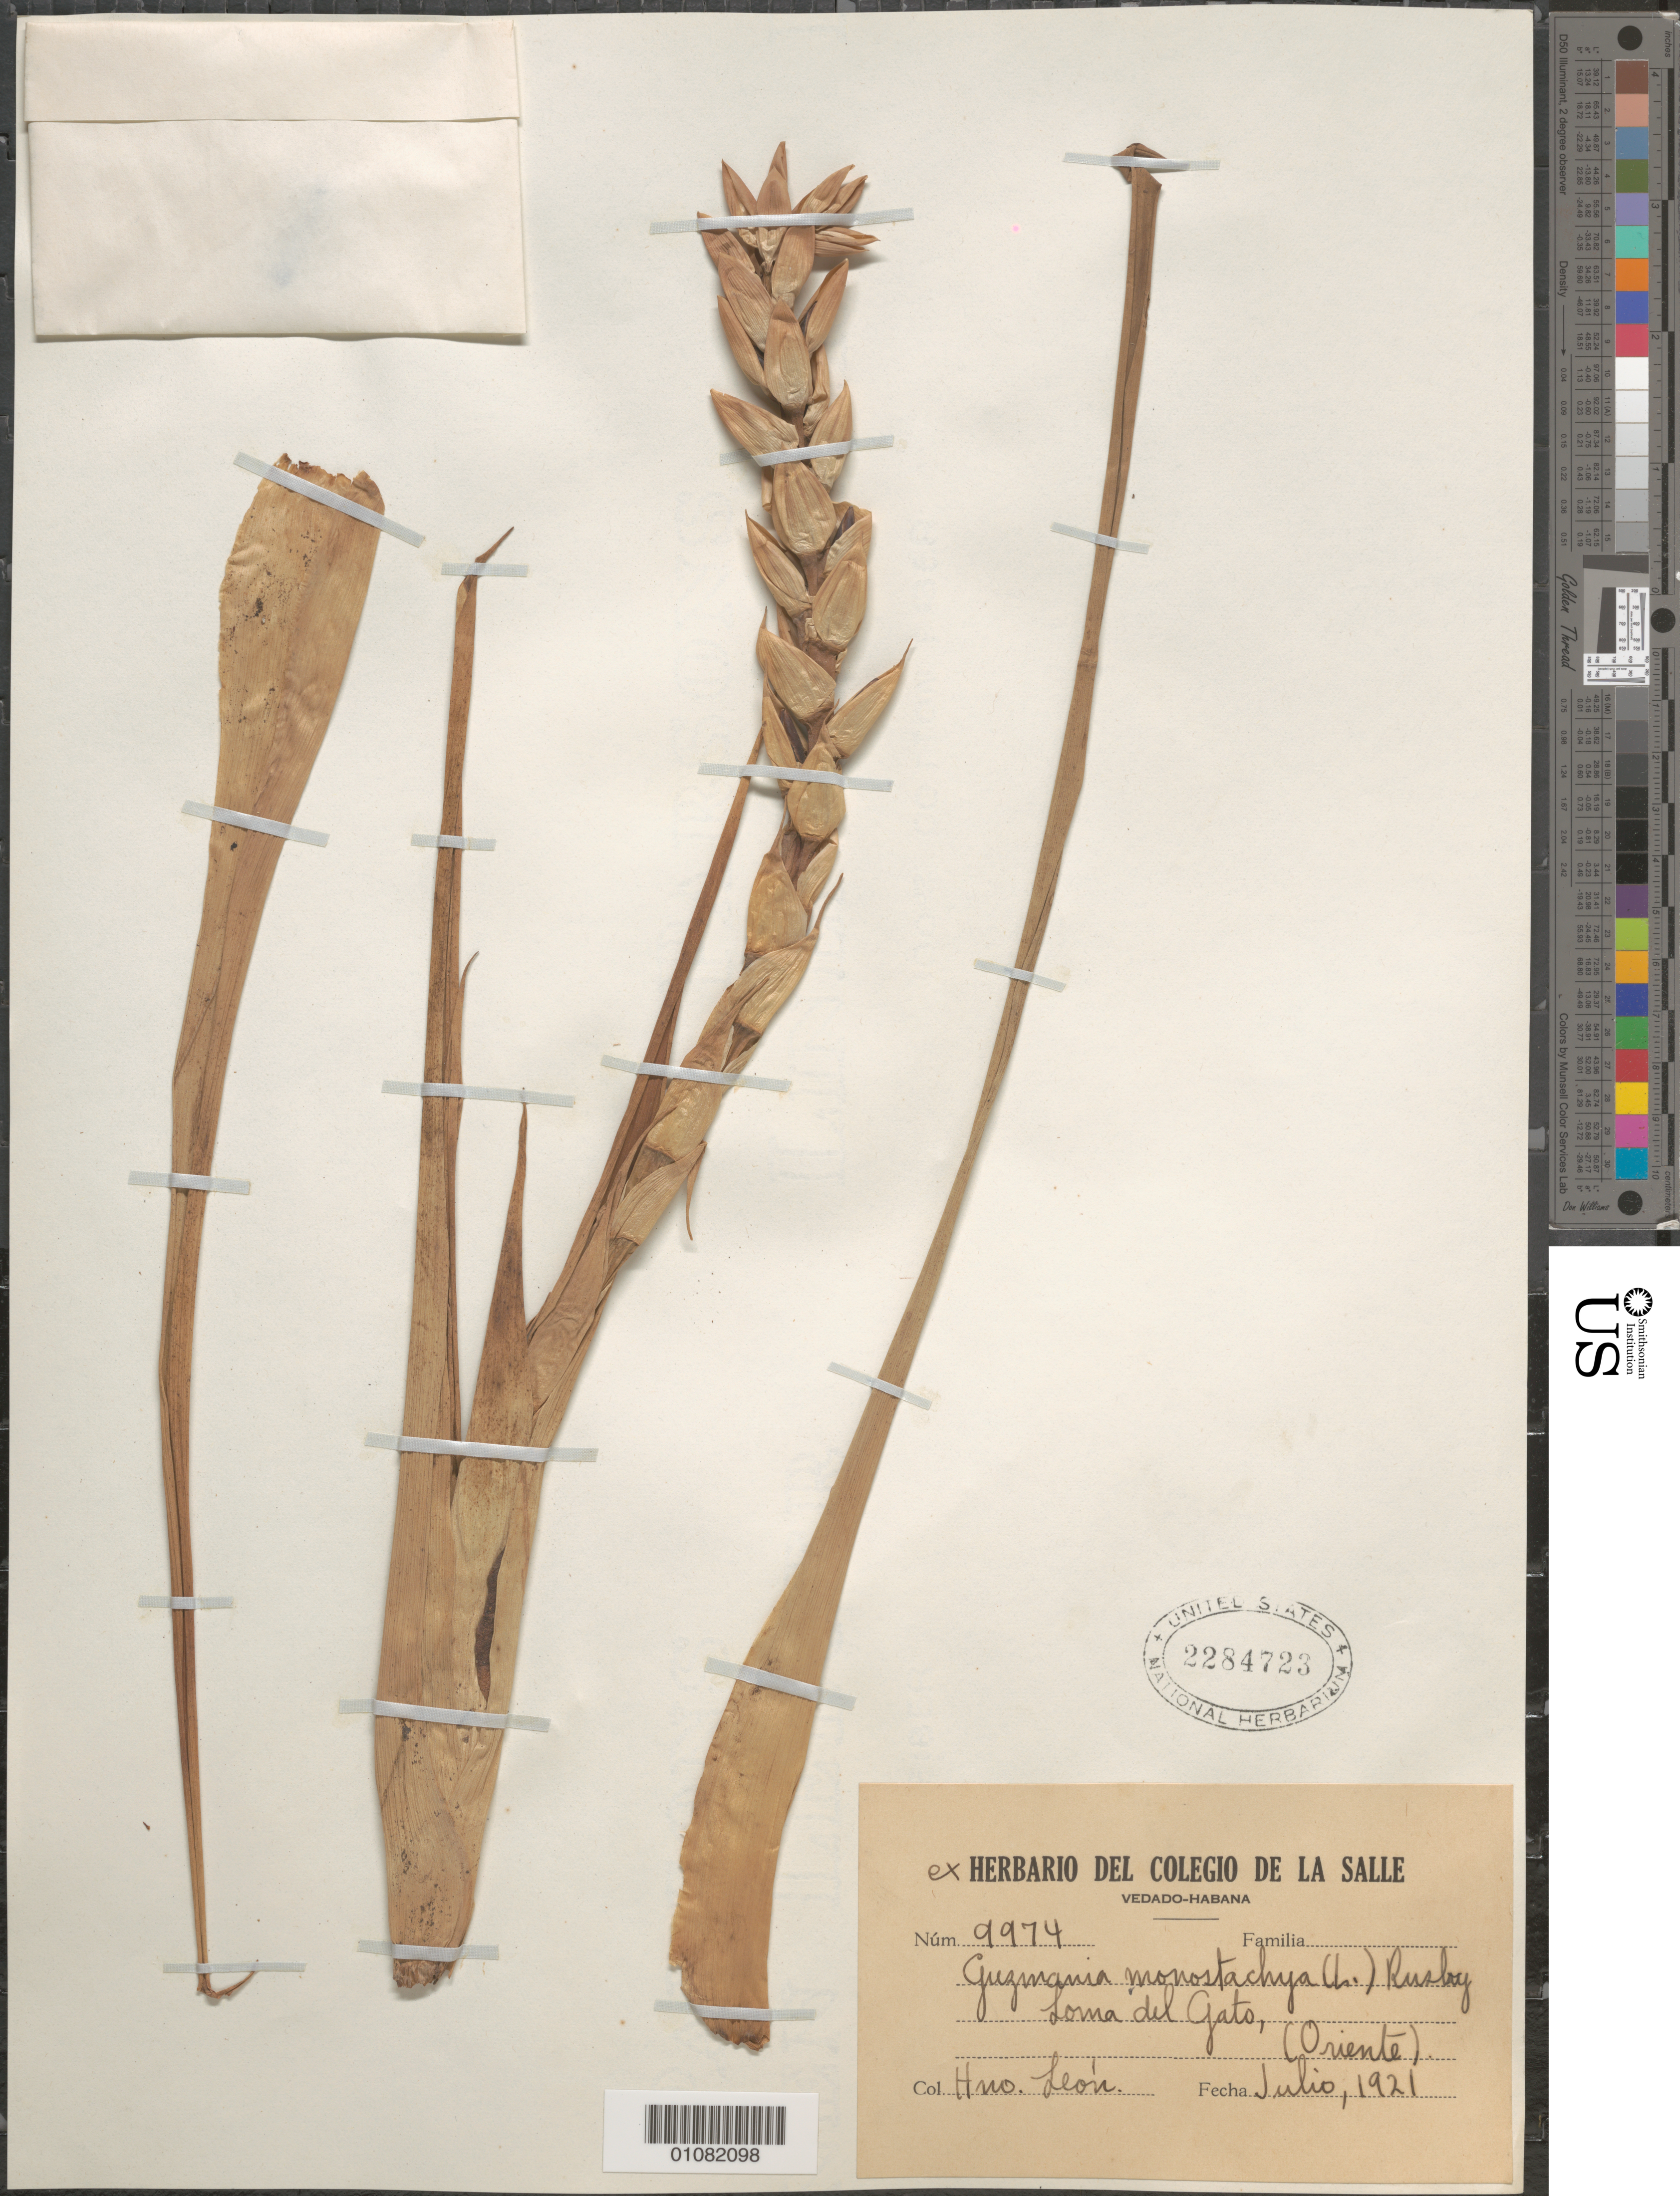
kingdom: Plantae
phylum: Tracheophyta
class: Liliopsida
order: Poales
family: Bromeliaceae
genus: Guzmania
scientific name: Guzmania monostachia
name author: (L.) Rusby ex Mez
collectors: Bro. León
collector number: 9974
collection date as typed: Jul 1921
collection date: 1921-07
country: Cuba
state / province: Santiago de Cuba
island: Cuba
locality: Loma del Gato (Oriente)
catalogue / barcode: US 2284723